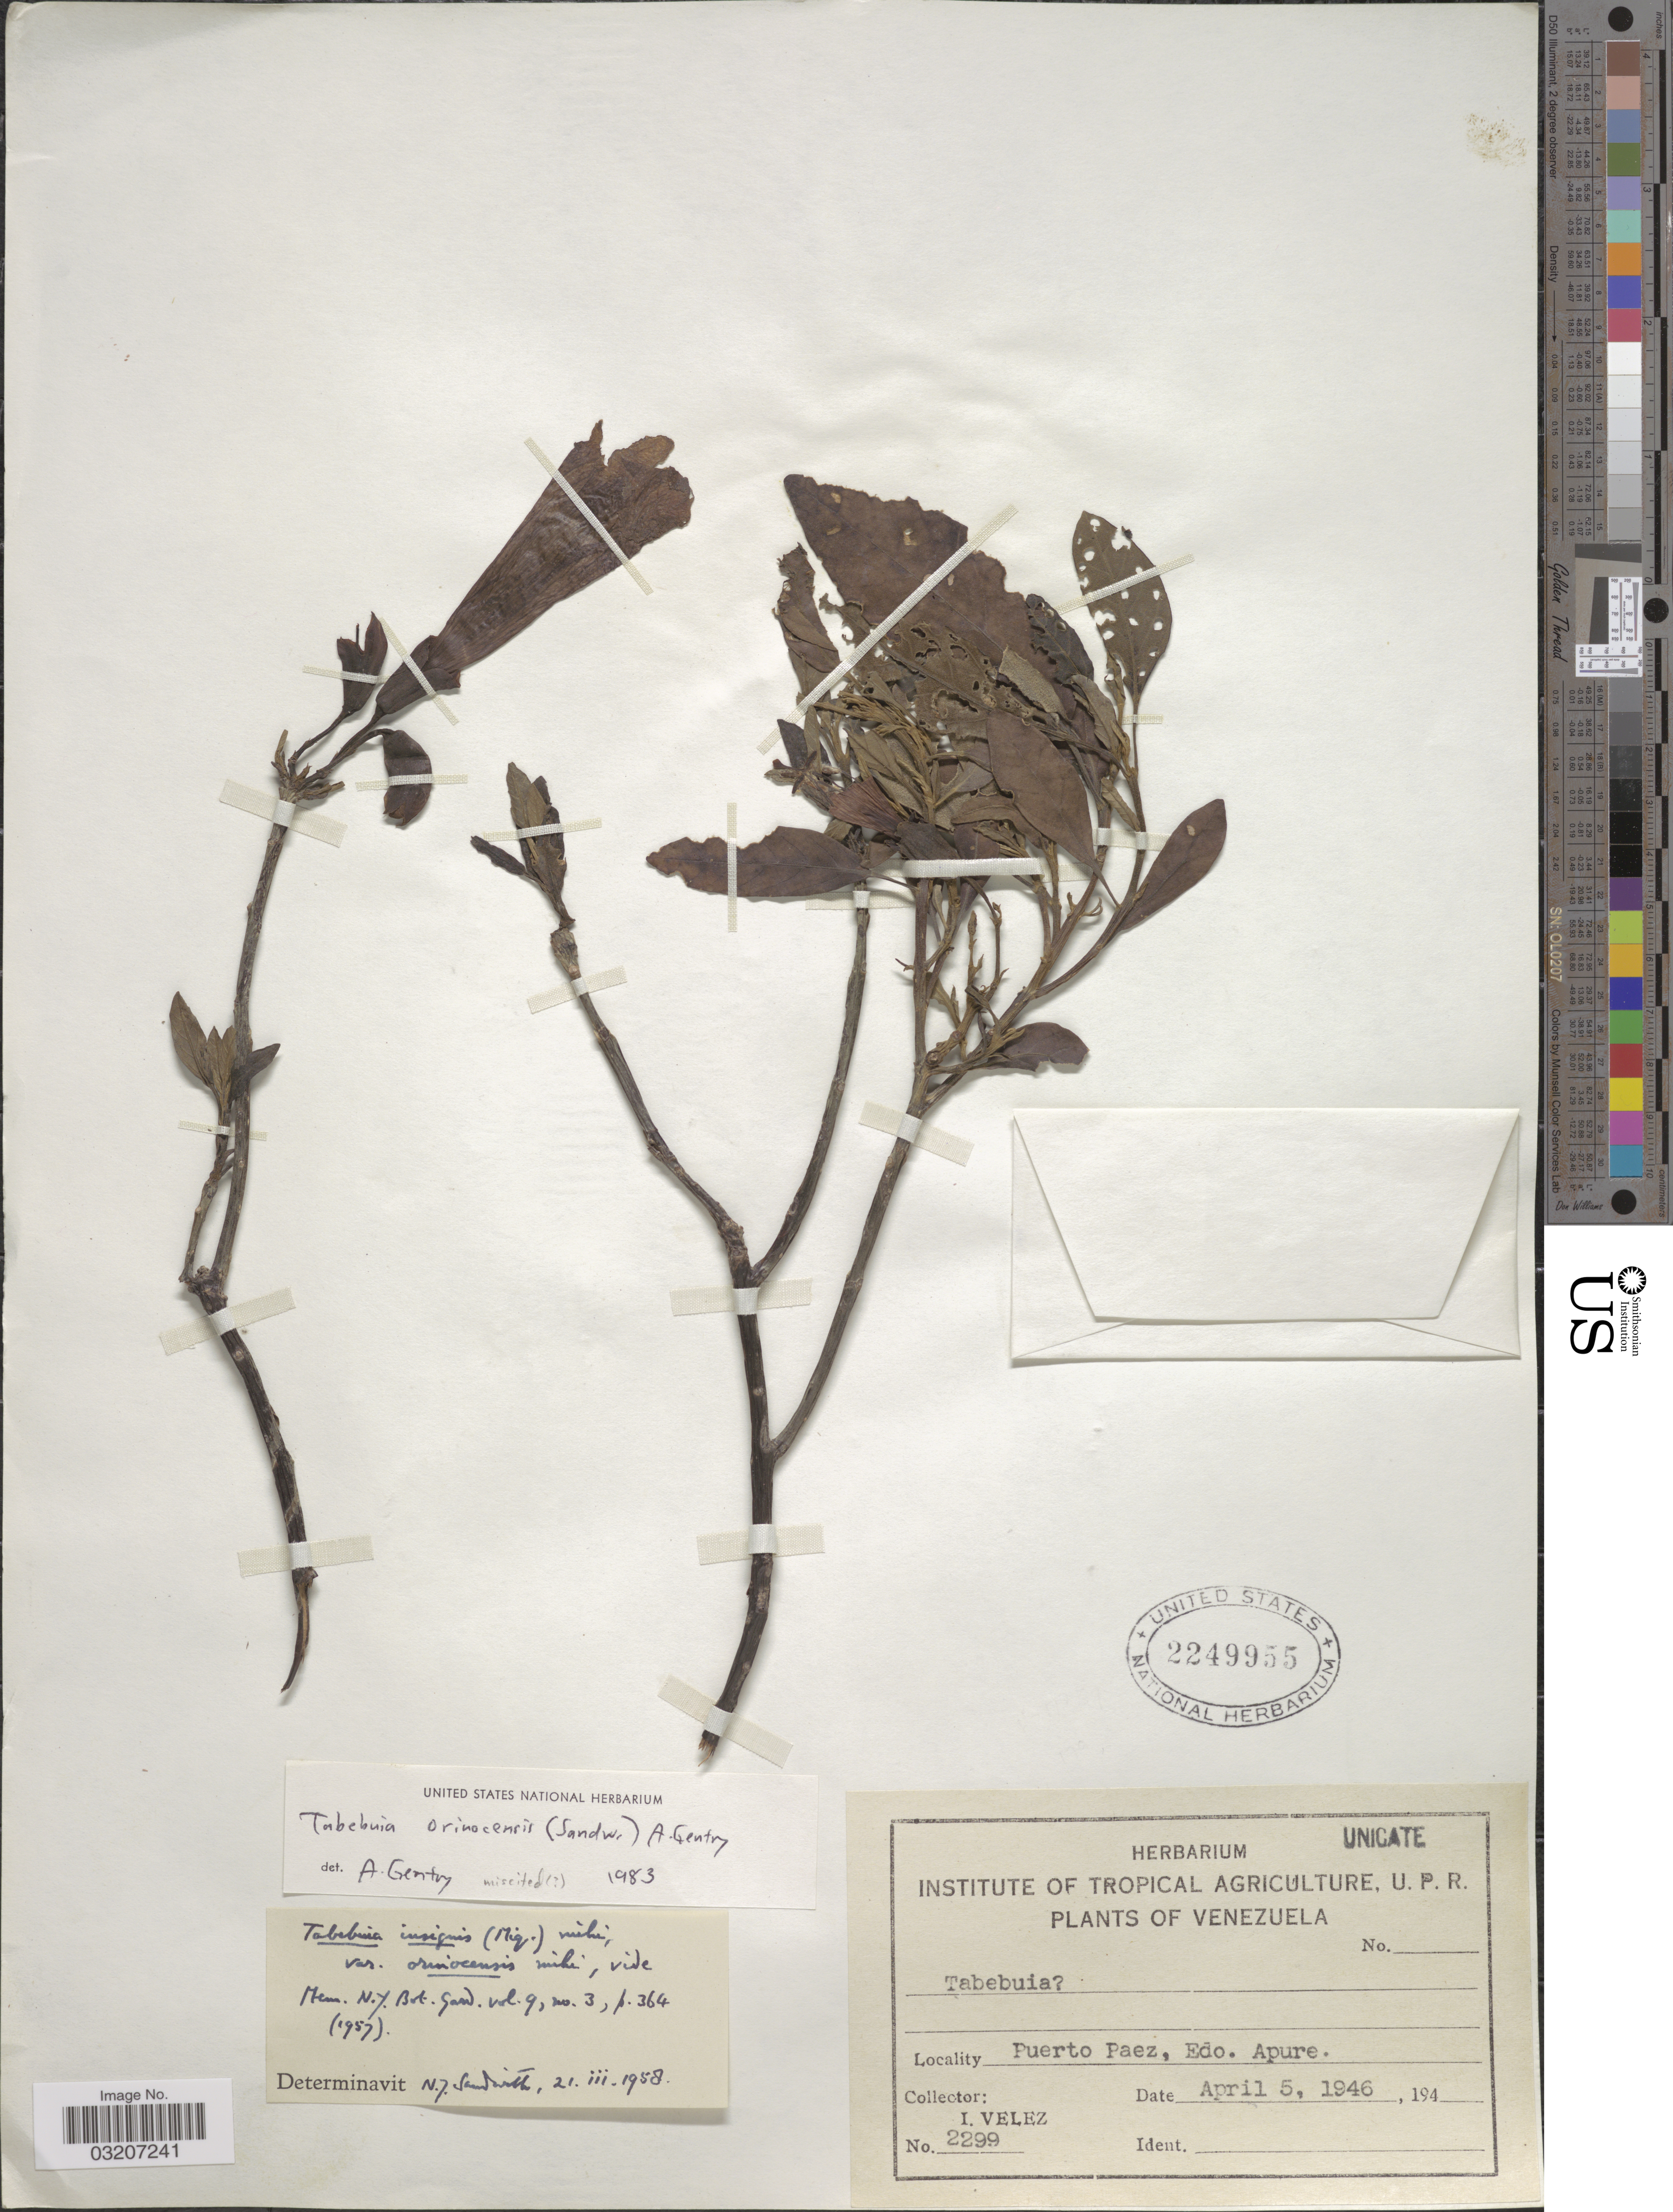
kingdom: Plantae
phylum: Tracheophyta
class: Magnoliopsida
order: Lamiales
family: Bignoniaceae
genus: Tabebuia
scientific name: Tabebuia orinocensis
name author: (Sandwith) A.H. Gentry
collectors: I. Velez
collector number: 2299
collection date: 1946-04-05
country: Venezuela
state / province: Apure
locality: Puerto Paez.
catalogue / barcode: US 2249955